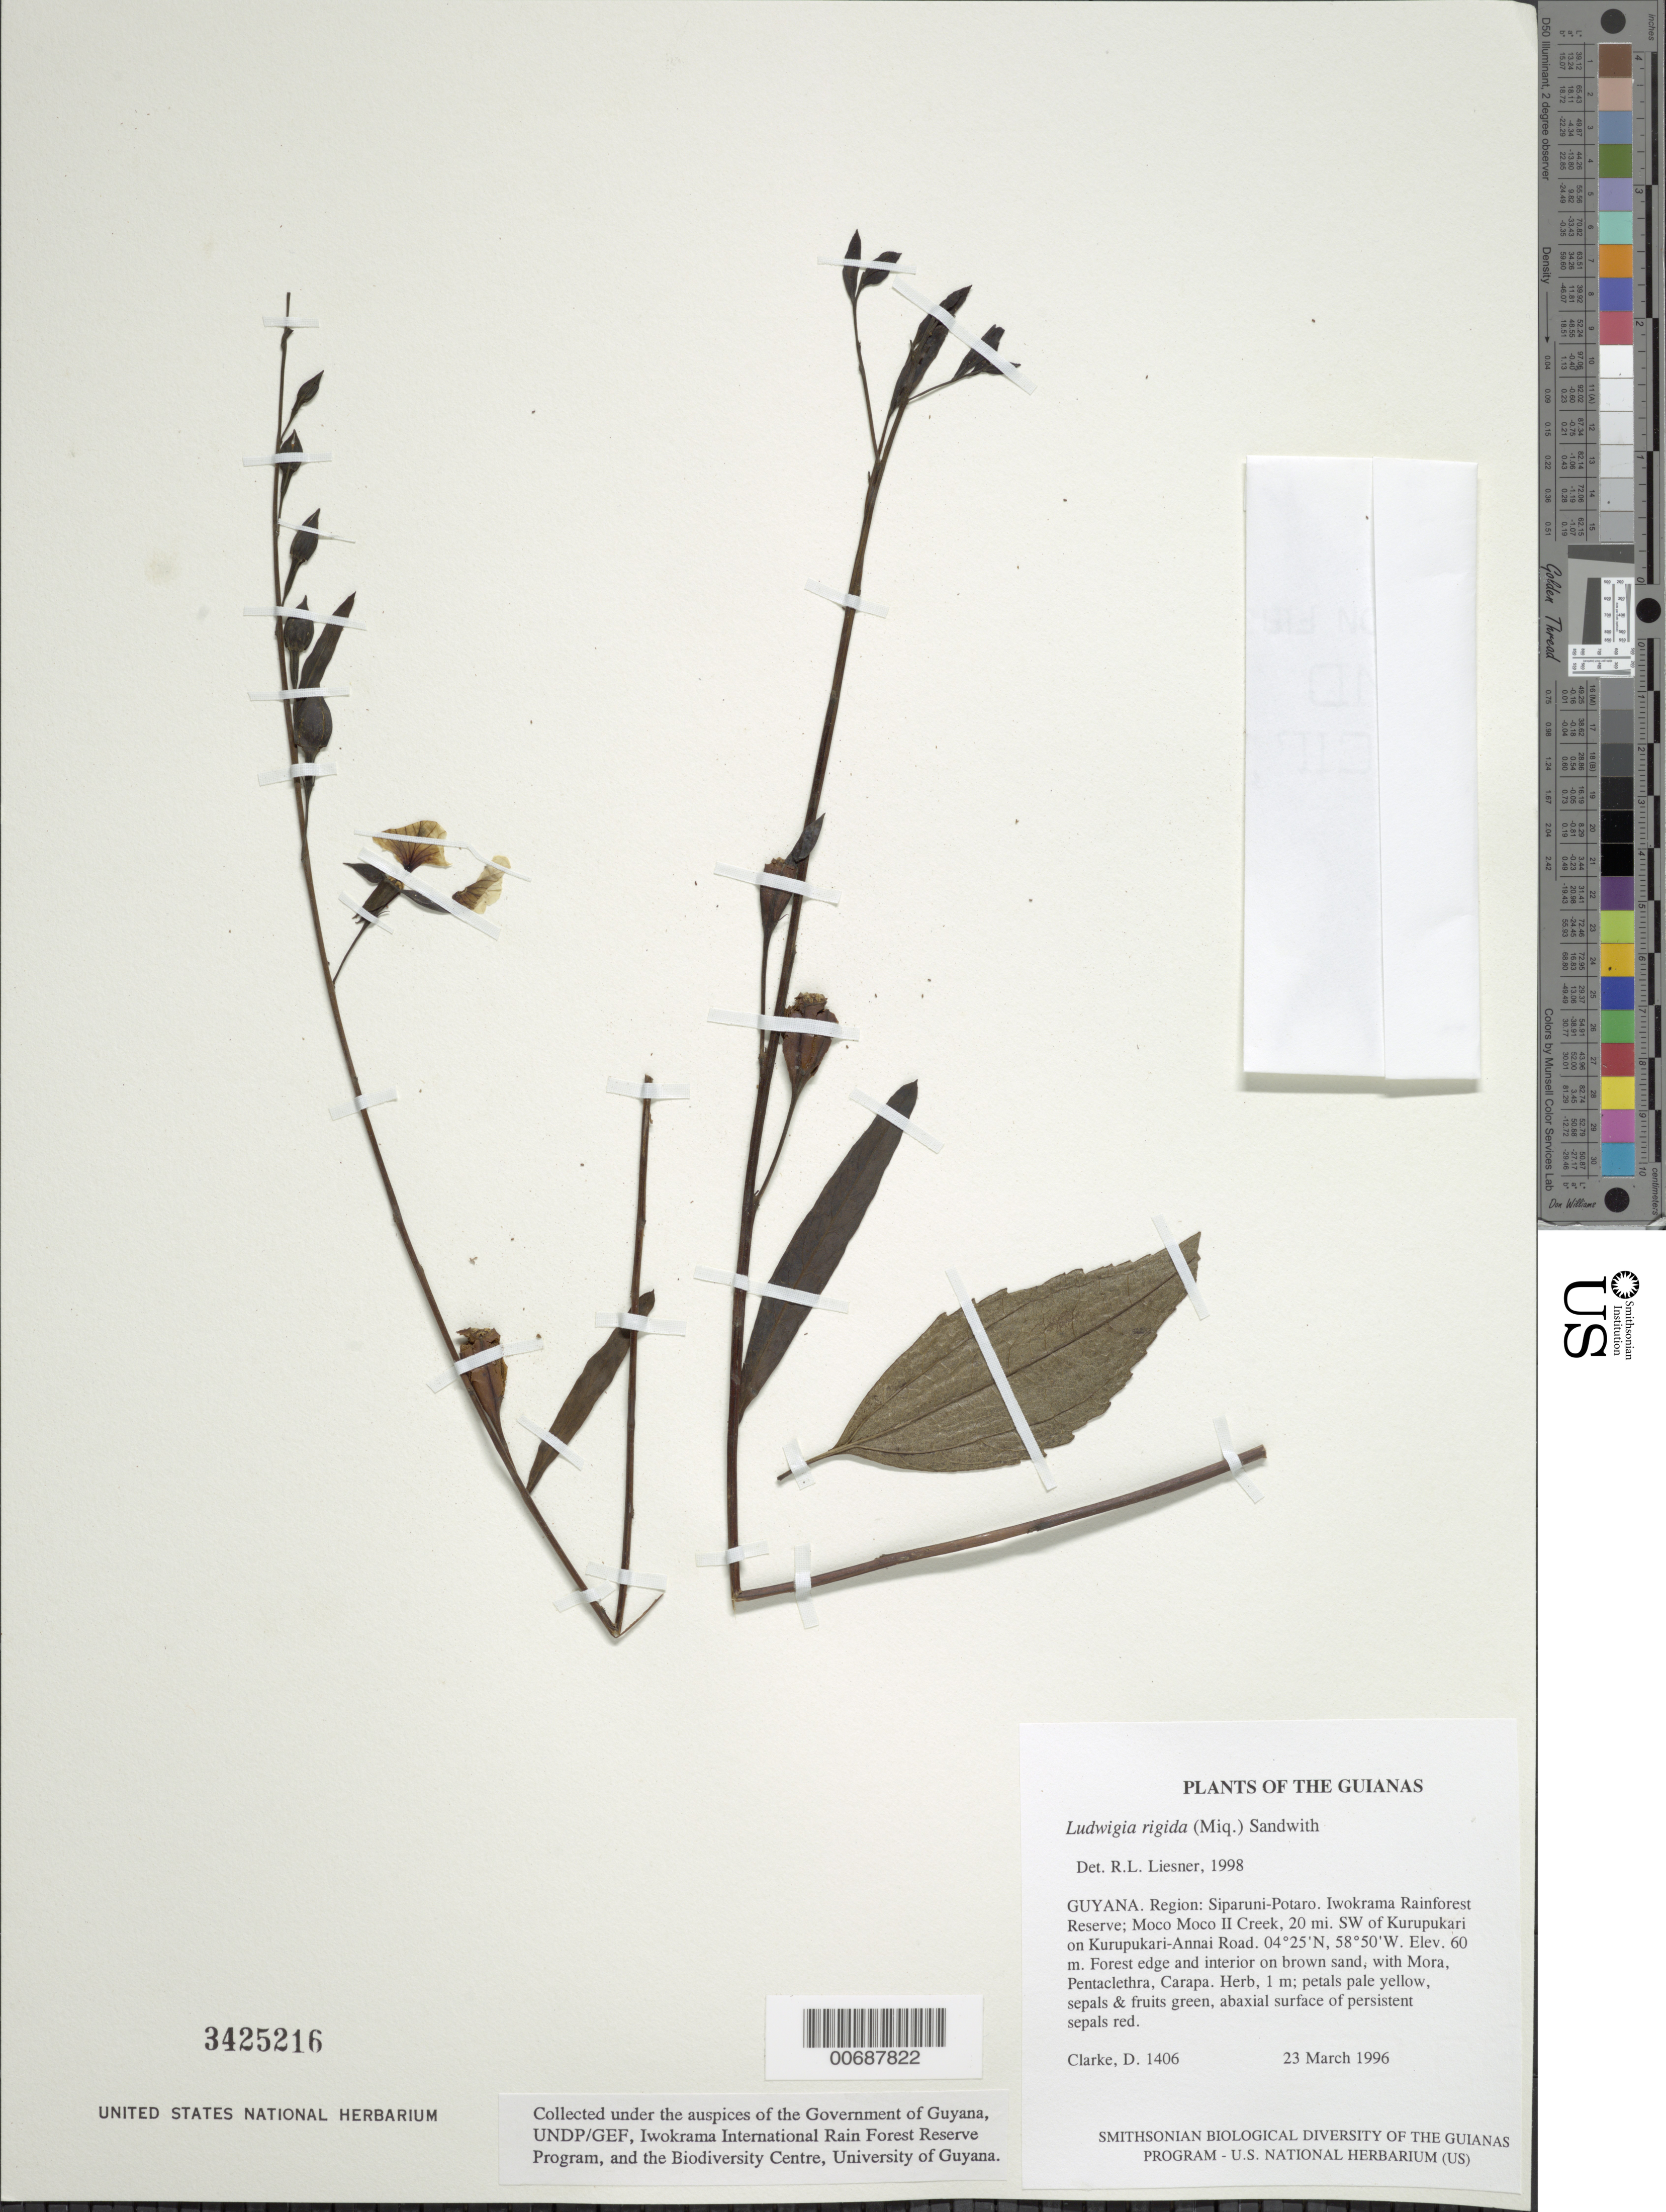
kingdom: Plantae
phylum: Tracheophyta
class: Magnoliopsida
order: Myrtales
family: Onagraceae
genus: Ludwigia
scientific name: Ludwigia rigida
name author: (Miq.) Sandwith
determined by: Zardini, E. M.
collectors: H. D. Clarke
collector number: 1406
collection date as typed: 23 March 1996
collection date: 1996-03-23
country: Guyana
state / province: Potaro-Siparuni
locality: Iwokrama Rainforest Reserve; Moco Moco II Creek, 20 mi. SW of Kurupukari on Kurupukari-Annai Road, near camp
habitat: Forest edge and interior on brown sand, with Mora, Pentaclethra, Carapa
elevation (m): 60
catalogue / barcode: US 3425216